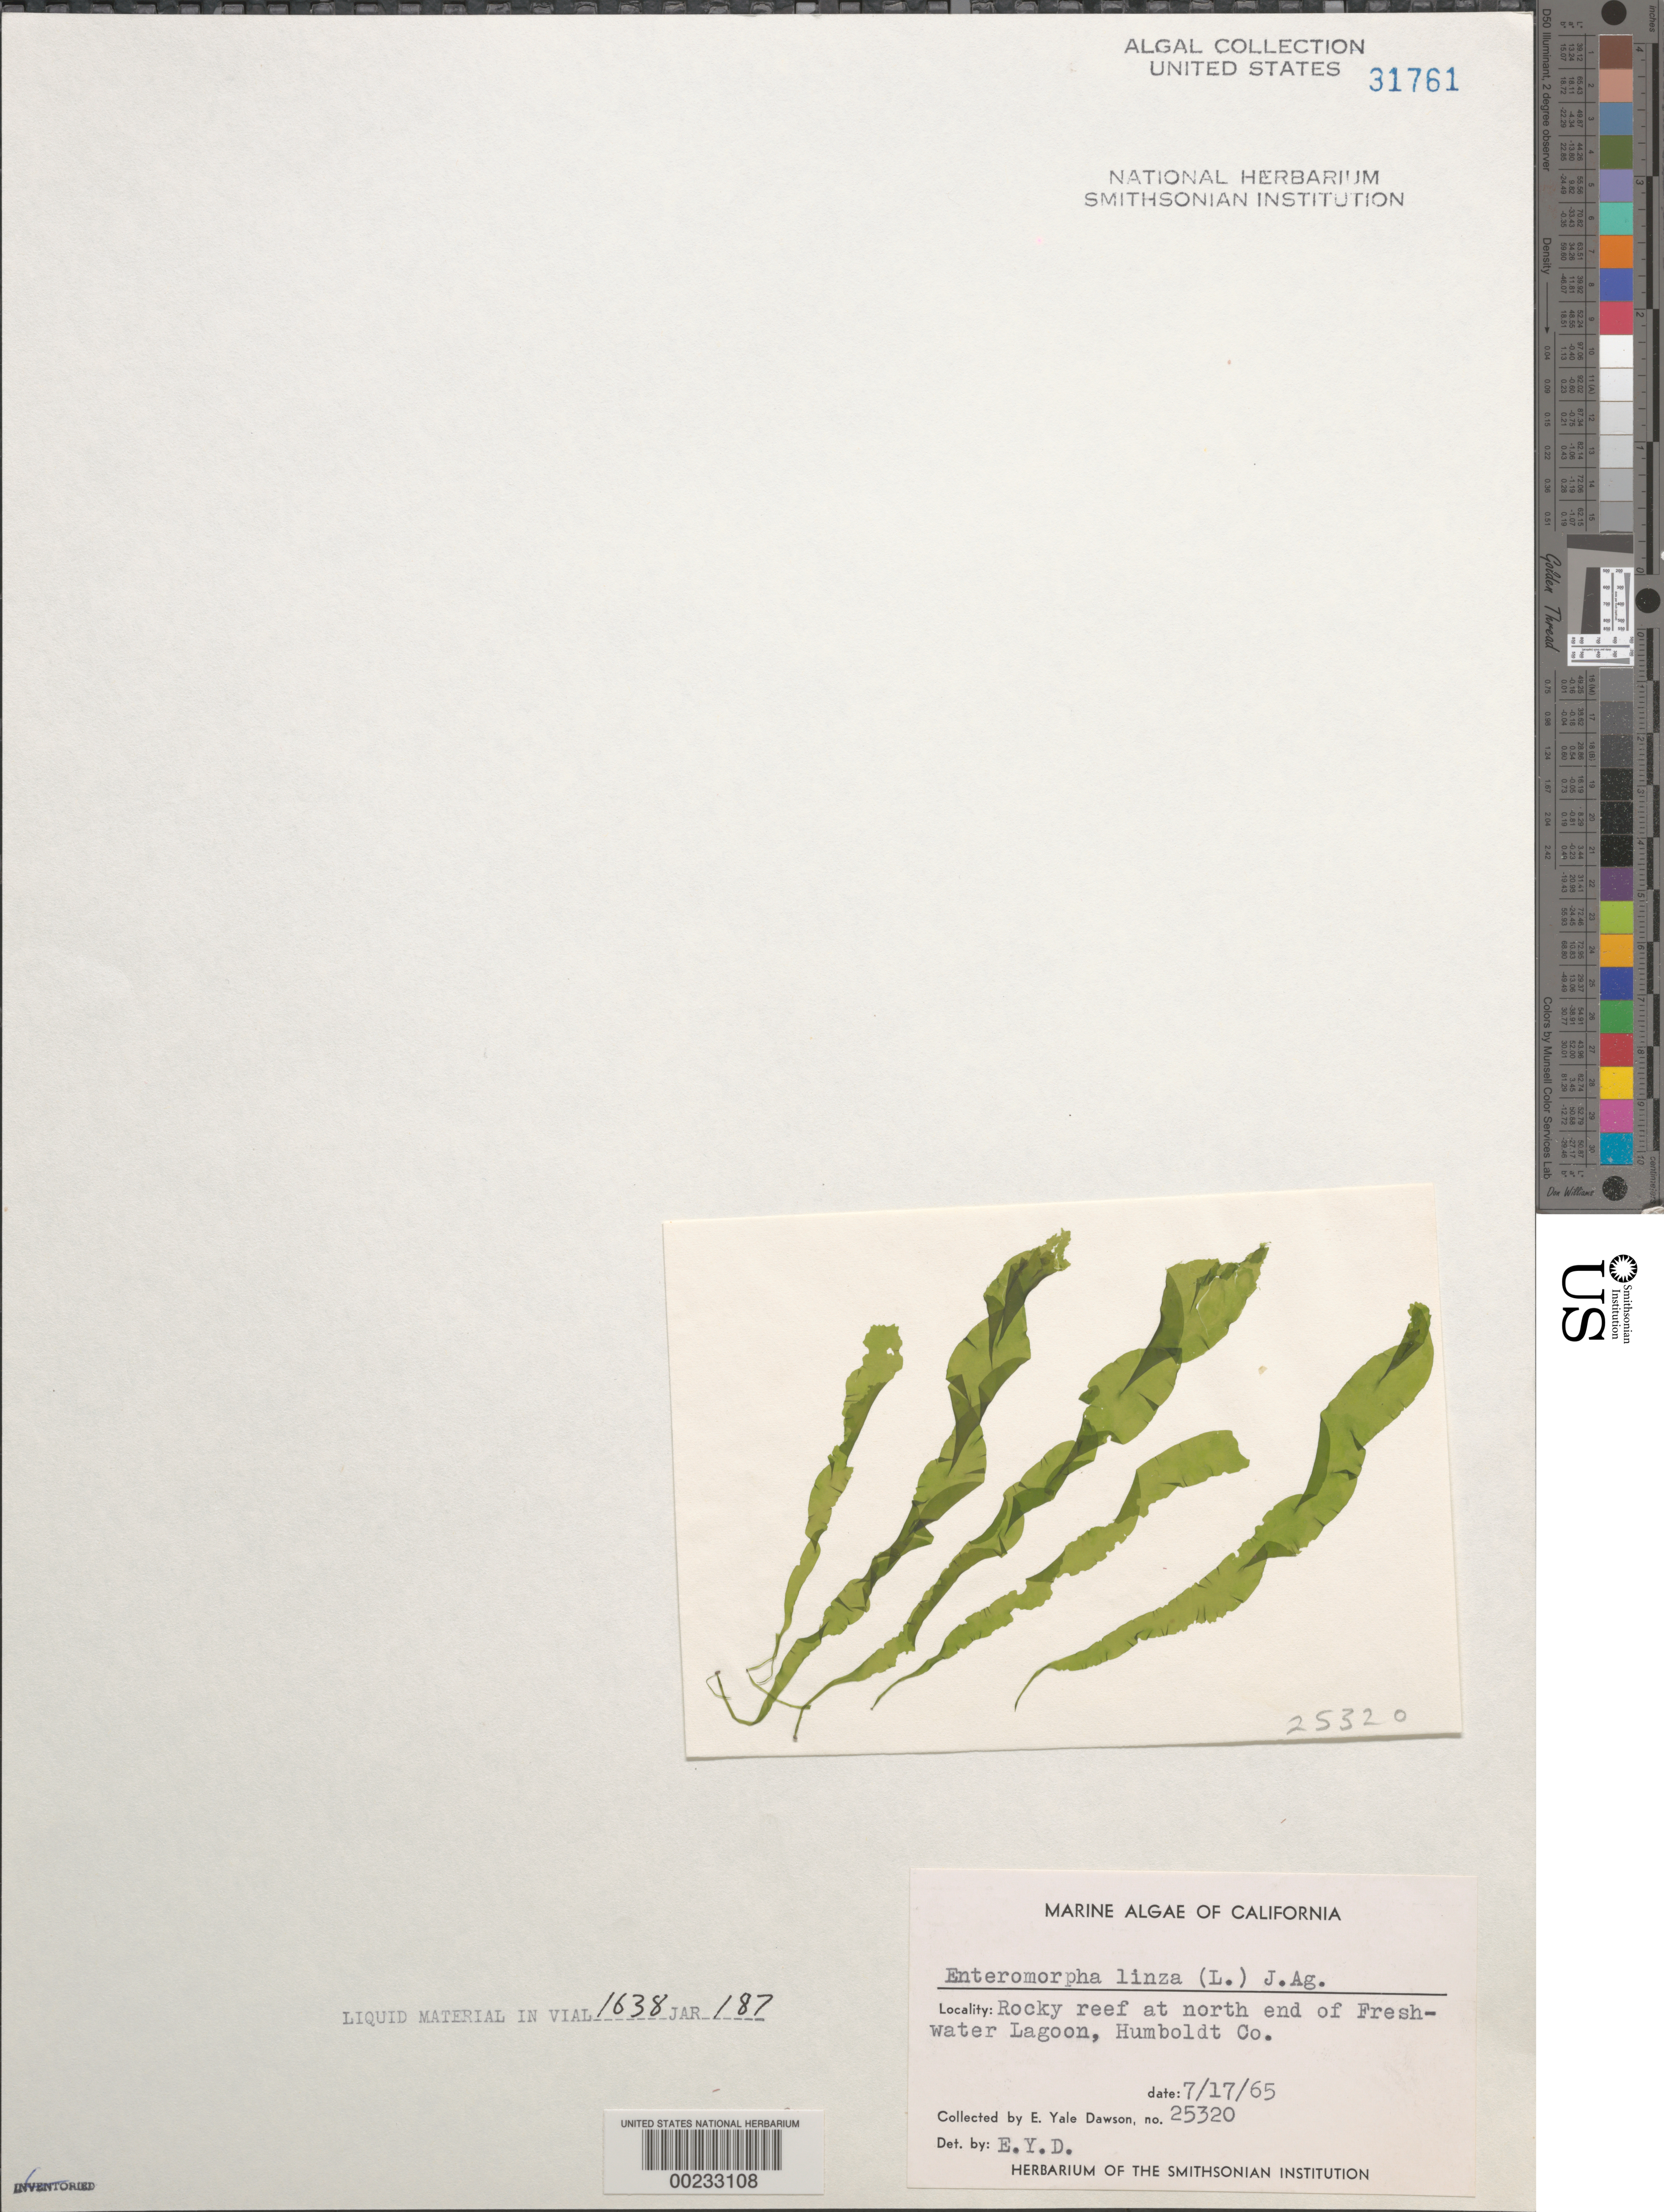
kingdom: Plantae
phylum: Chlorophyta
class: Ulvophyceae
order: Ulvales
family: Ulvaceae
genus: Ulva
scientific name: Ulva clathrata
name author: (Roth) C. Agardh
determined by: Algae name updating Project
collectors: E. Y. Dawson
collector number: EYD 25320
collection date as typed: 17 Jul 1965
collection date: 1965-07-17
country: United States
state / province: California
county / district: Humboldt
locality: Freshwater Lagoon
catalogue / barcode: US 31761